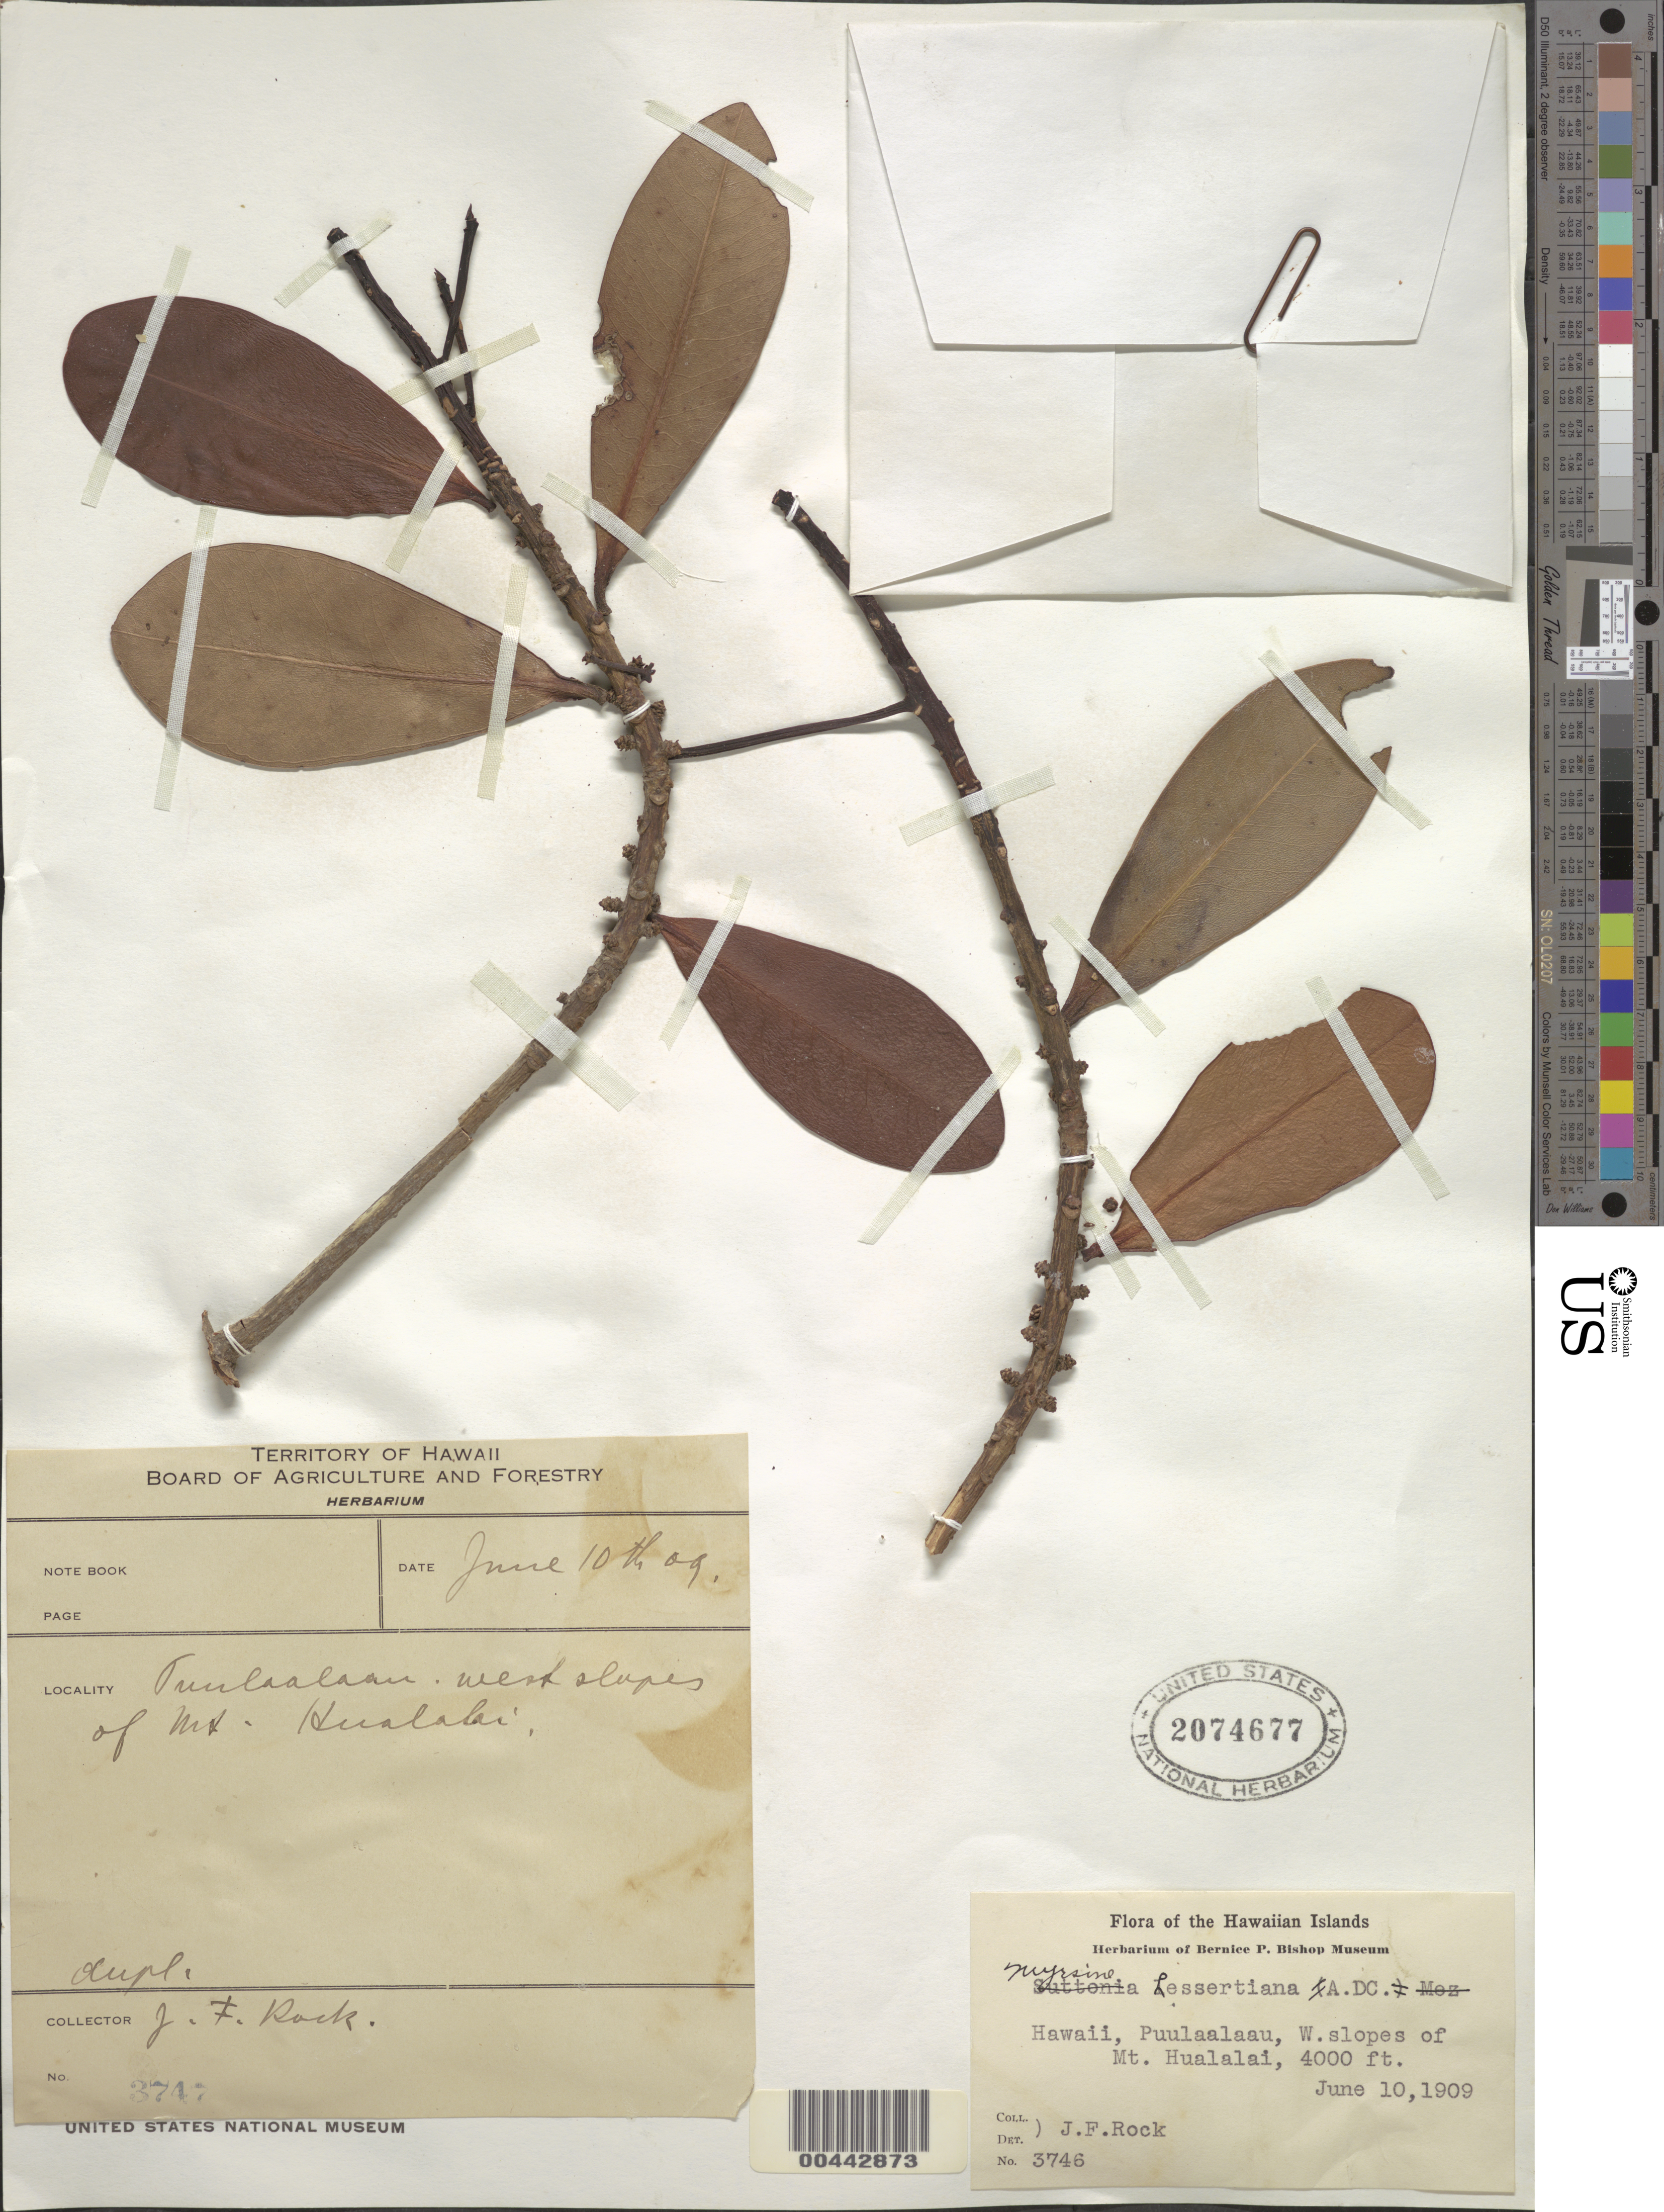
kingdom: Plantae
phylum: Tracheophyta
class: Magnoliopsida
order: Ericales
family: Primulaceae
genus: Myrsine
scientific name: Myrsine lessertiana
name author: A. DC.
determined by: Rock, Joseph F.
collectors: J. F. Rock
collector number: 3746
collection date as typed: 10 Jun 1909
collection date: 1909-06-10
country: United States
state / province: Hawaii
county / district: Hawaii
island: Hawaii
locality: Puulaalaau, west slopes of Mt. Hualalai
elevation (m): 1219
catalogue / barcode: US 2074677